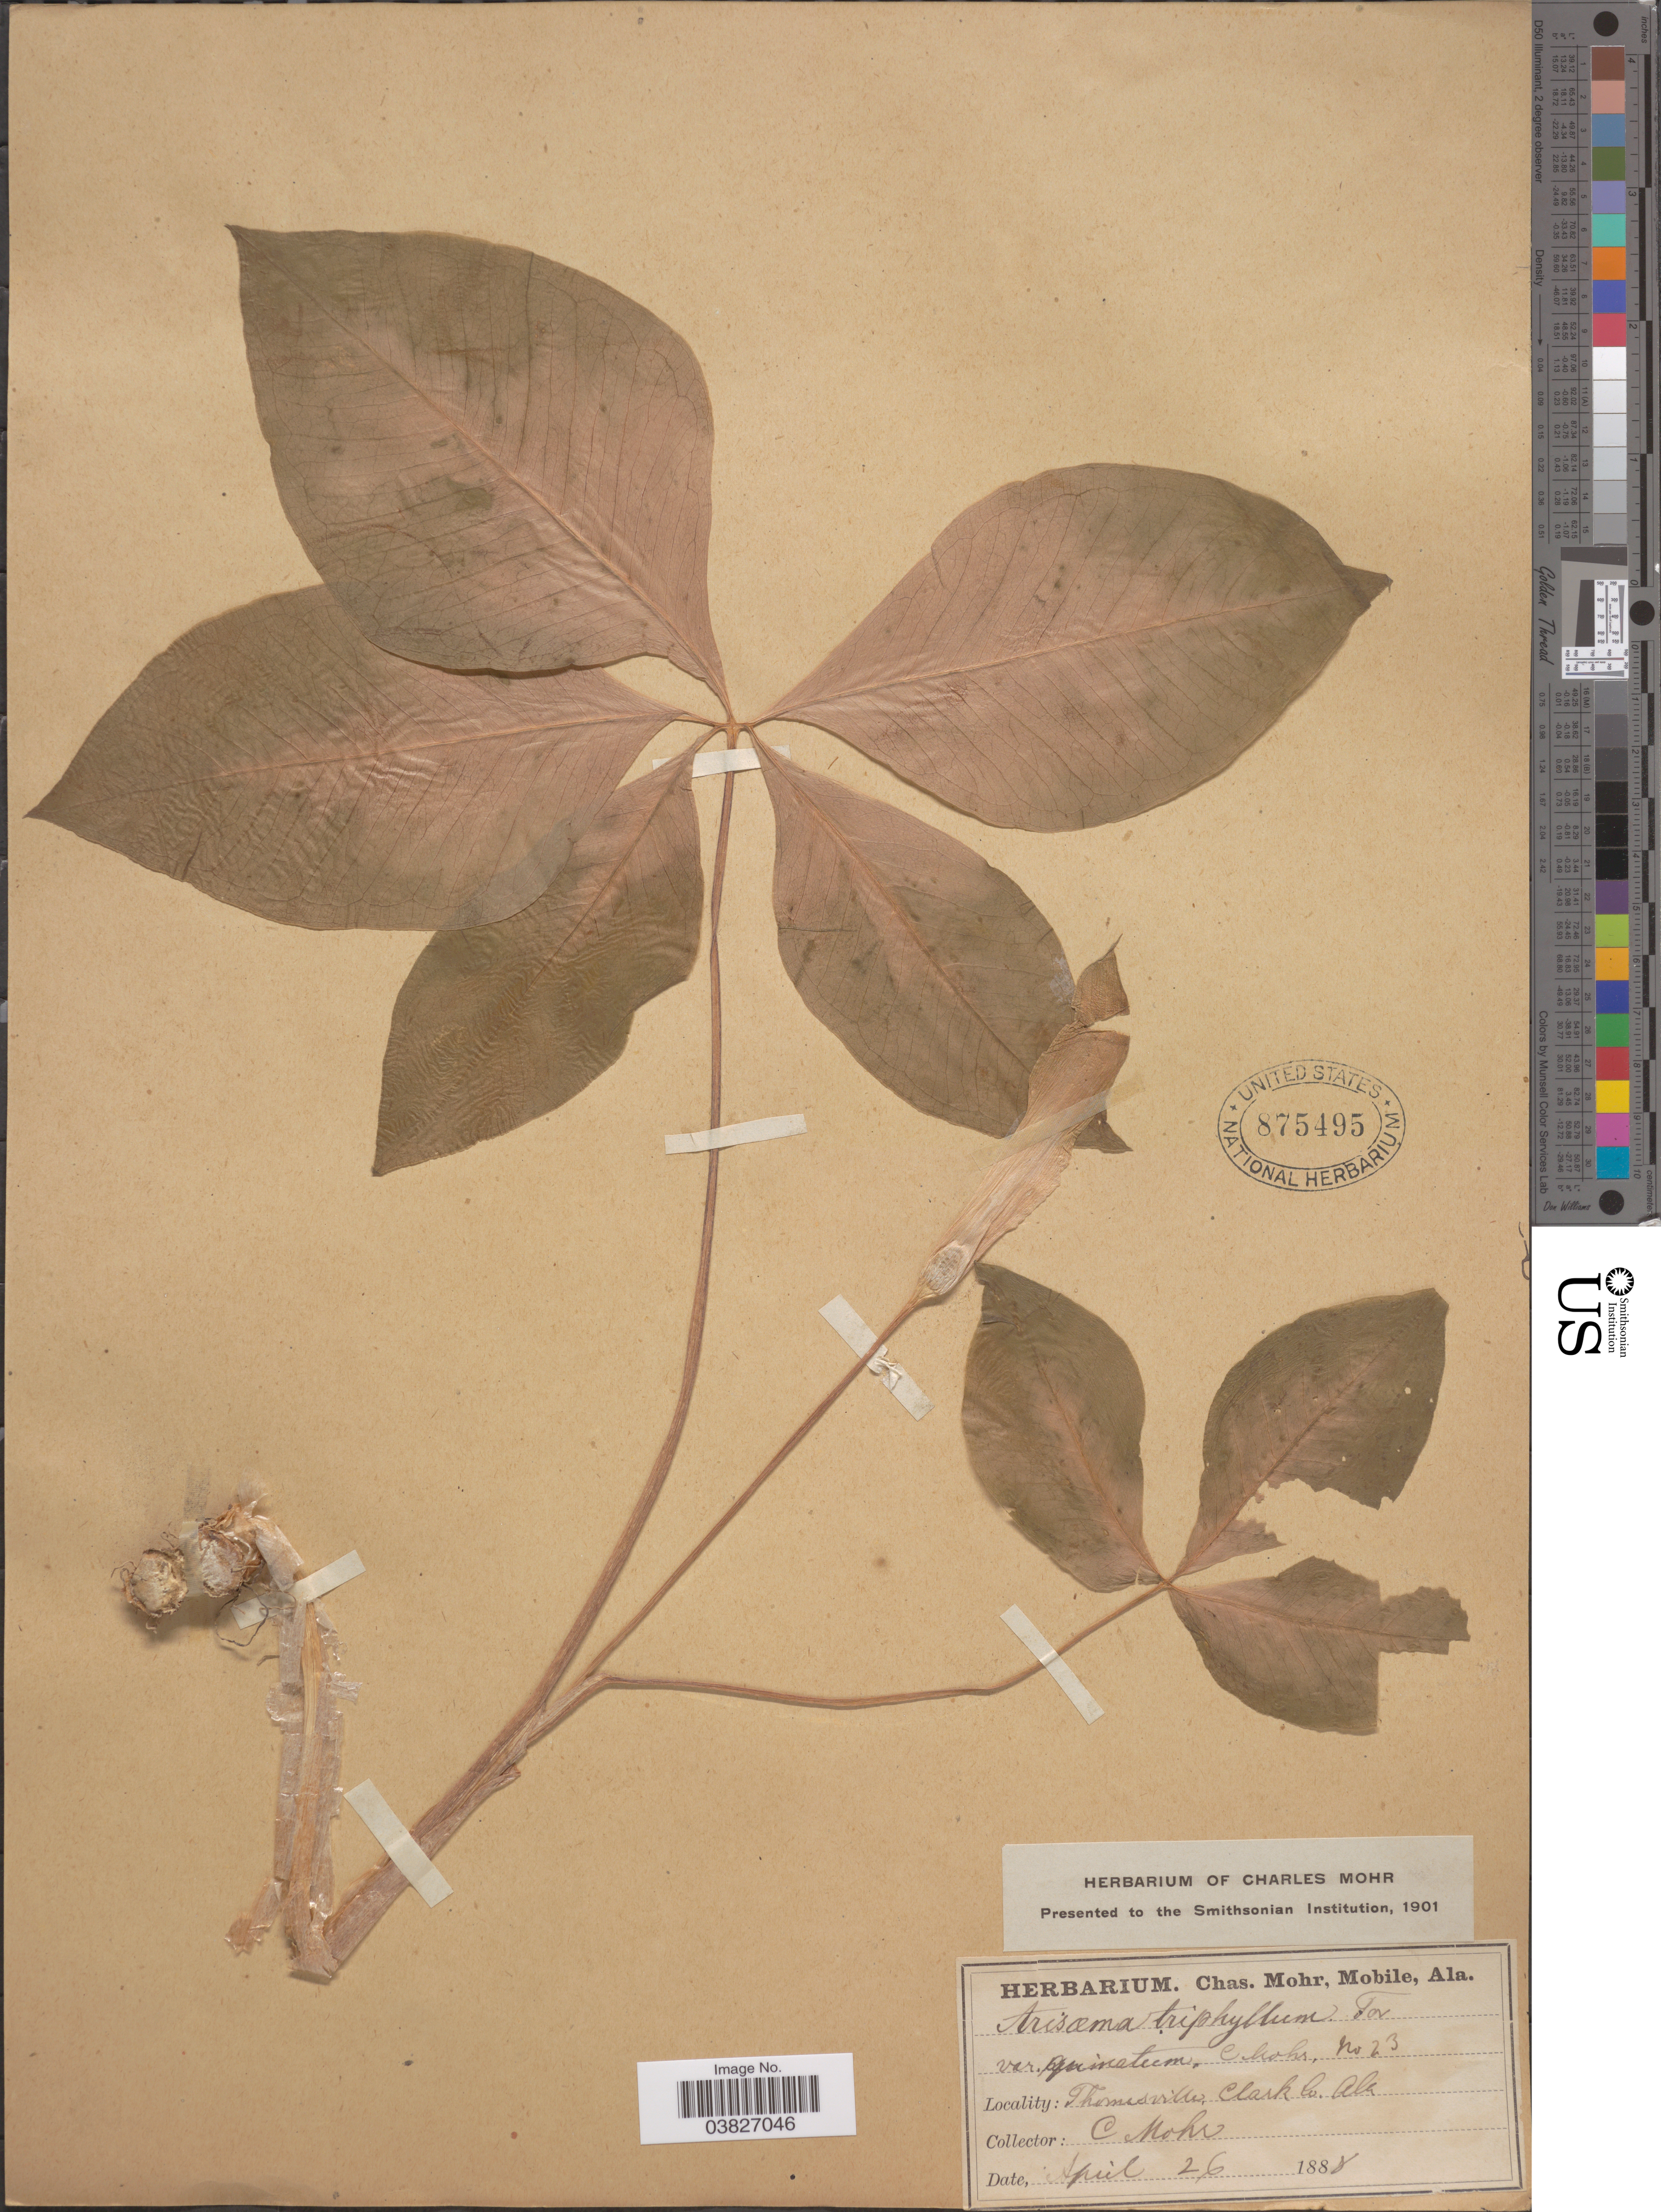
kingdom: Plantae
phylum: Tracheophyta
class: Liliopsida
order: Alismatales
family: Araceae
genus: Arisaema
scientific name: Arisaema quinatum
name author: (Nutt.) Schott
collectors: C. T. Mohr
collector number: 23?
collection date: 1888-04-26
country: United States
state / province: Alabama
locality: Thomasville. Clark Co.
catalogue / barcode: US 875495